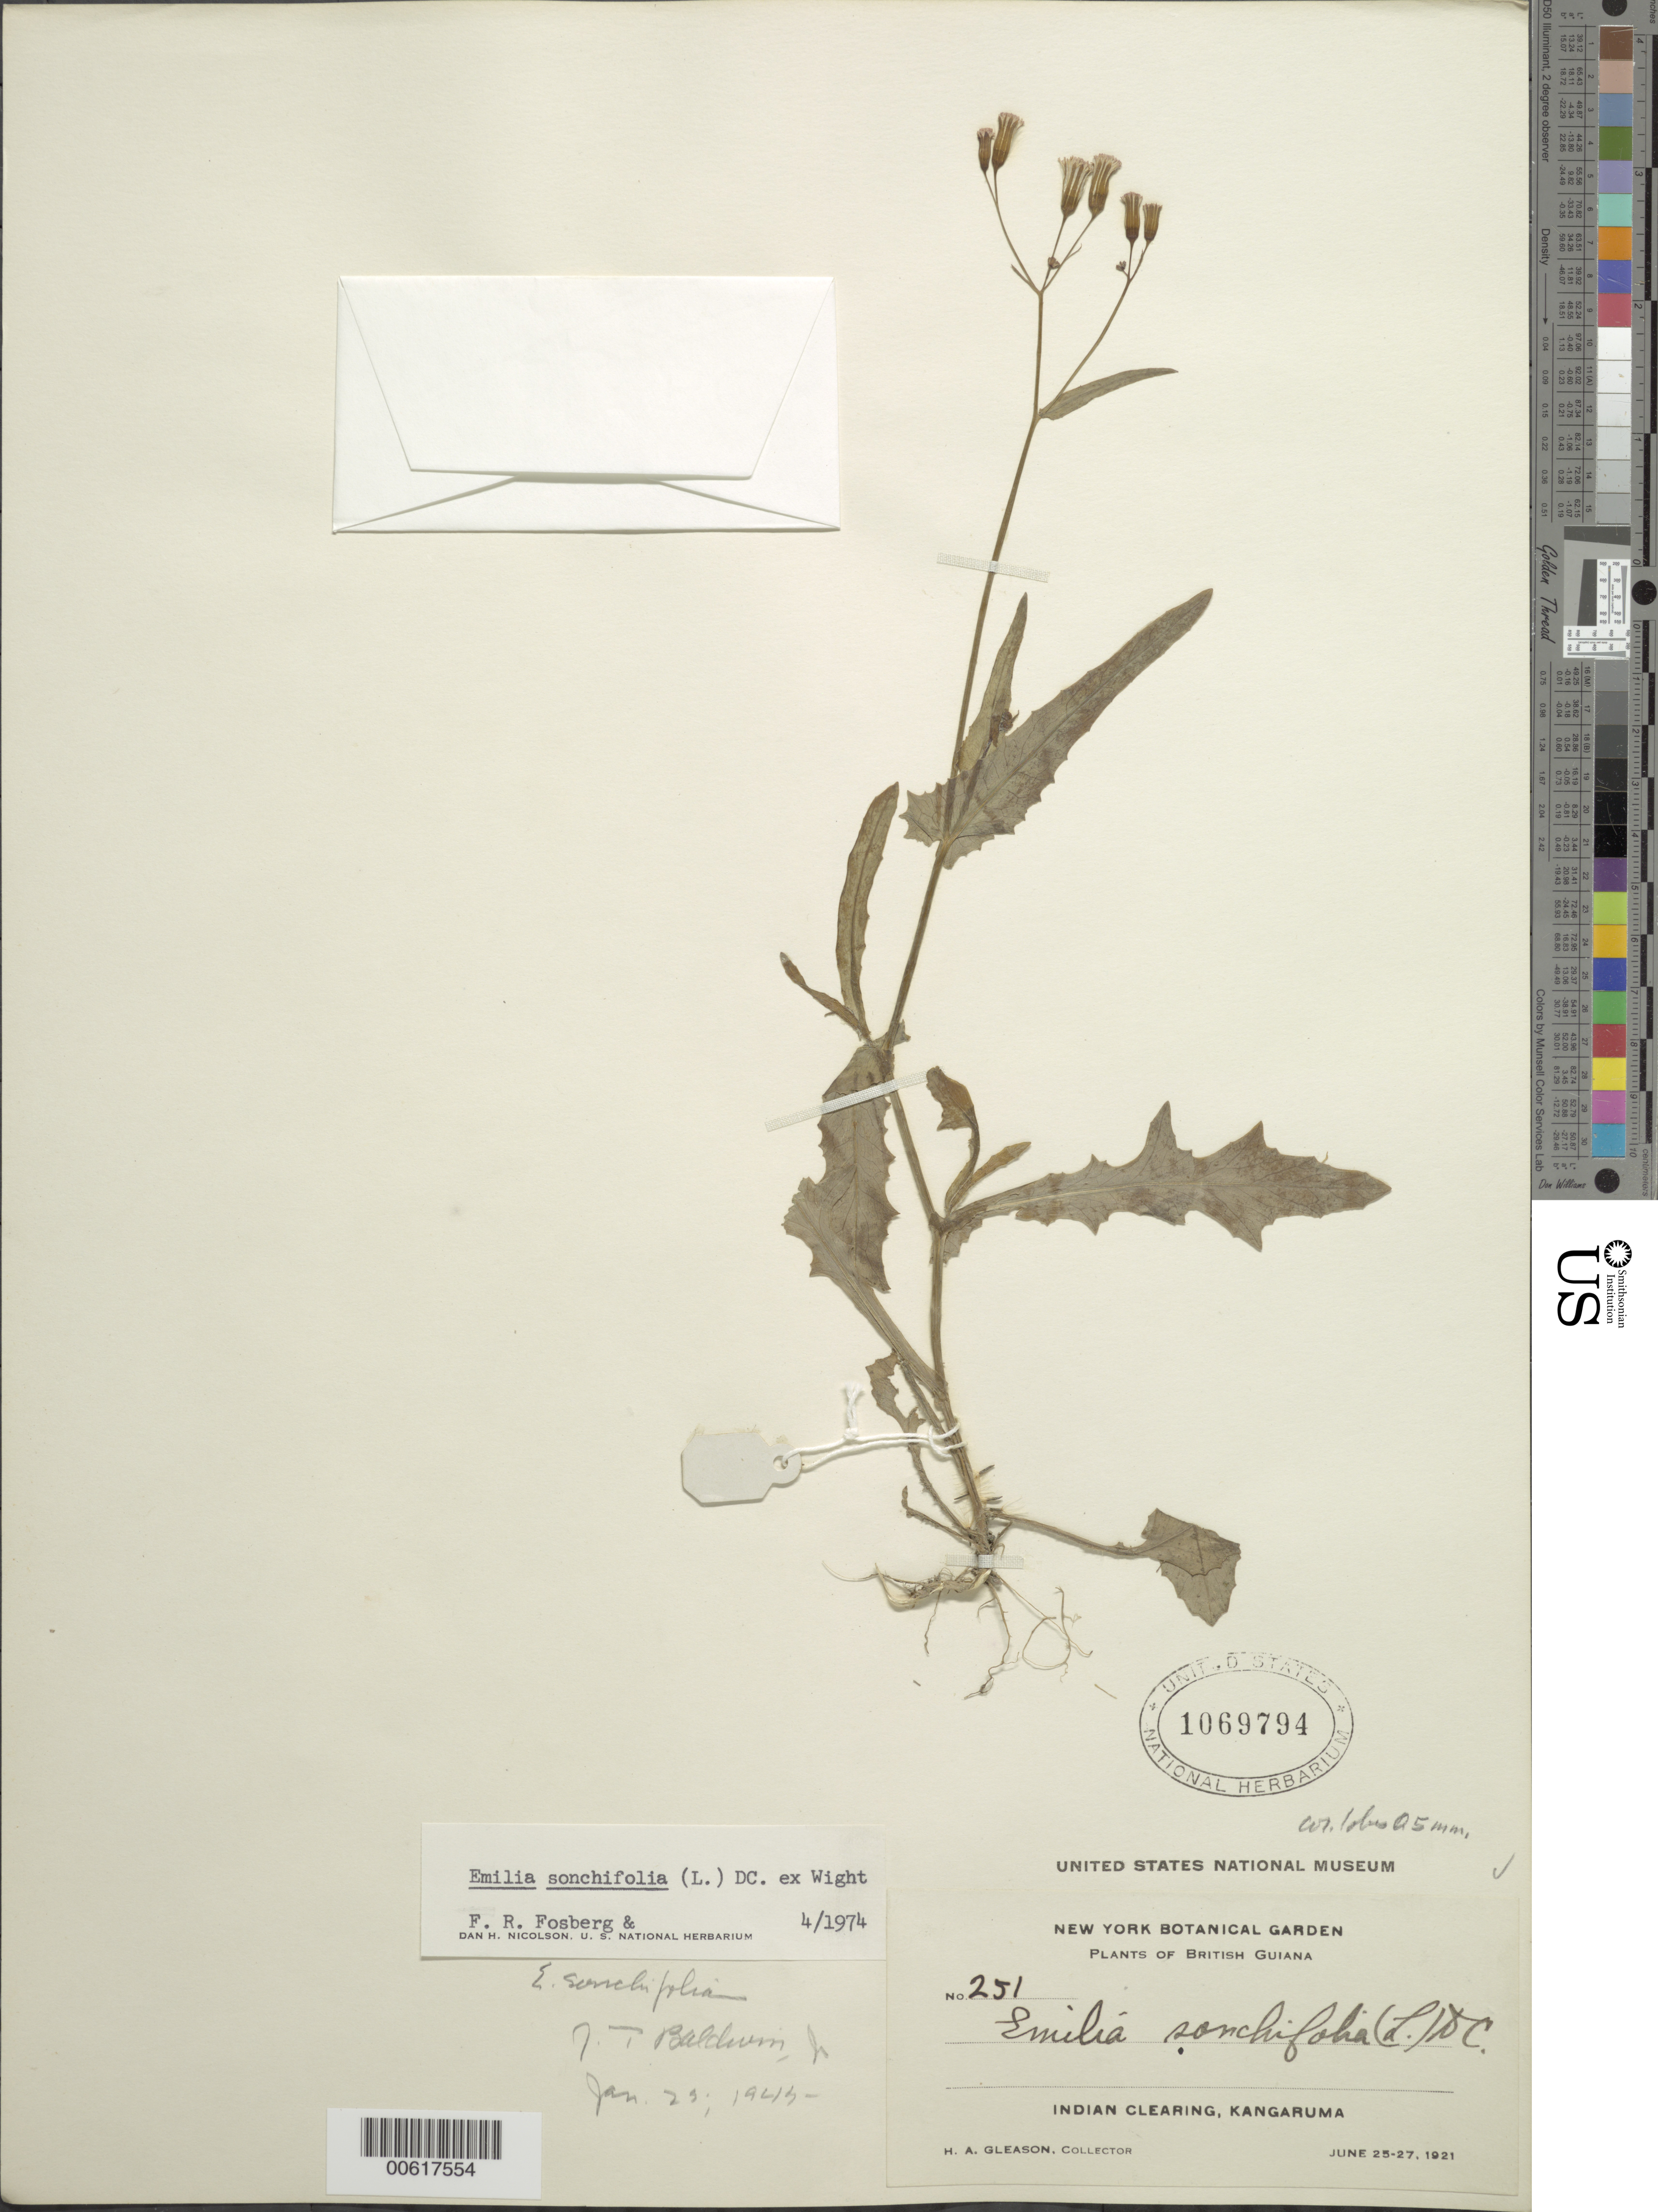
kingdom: Plantae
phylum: Tracheophyta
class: Magnoliopsida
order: Asterales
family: Asteraceae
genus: Emilia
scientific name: Emilia sonchifolia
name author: (L.) DC.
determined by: Pruski, J. F.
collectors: H. A. Gleason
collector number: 251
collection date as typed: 25-Jun-21 to 27-Jun-21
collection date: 1921-06-25/1921-06-27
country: Guyana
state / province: Potaro-Siparuni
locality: Kangaruma, Indian clearing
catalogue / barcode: US 1069794